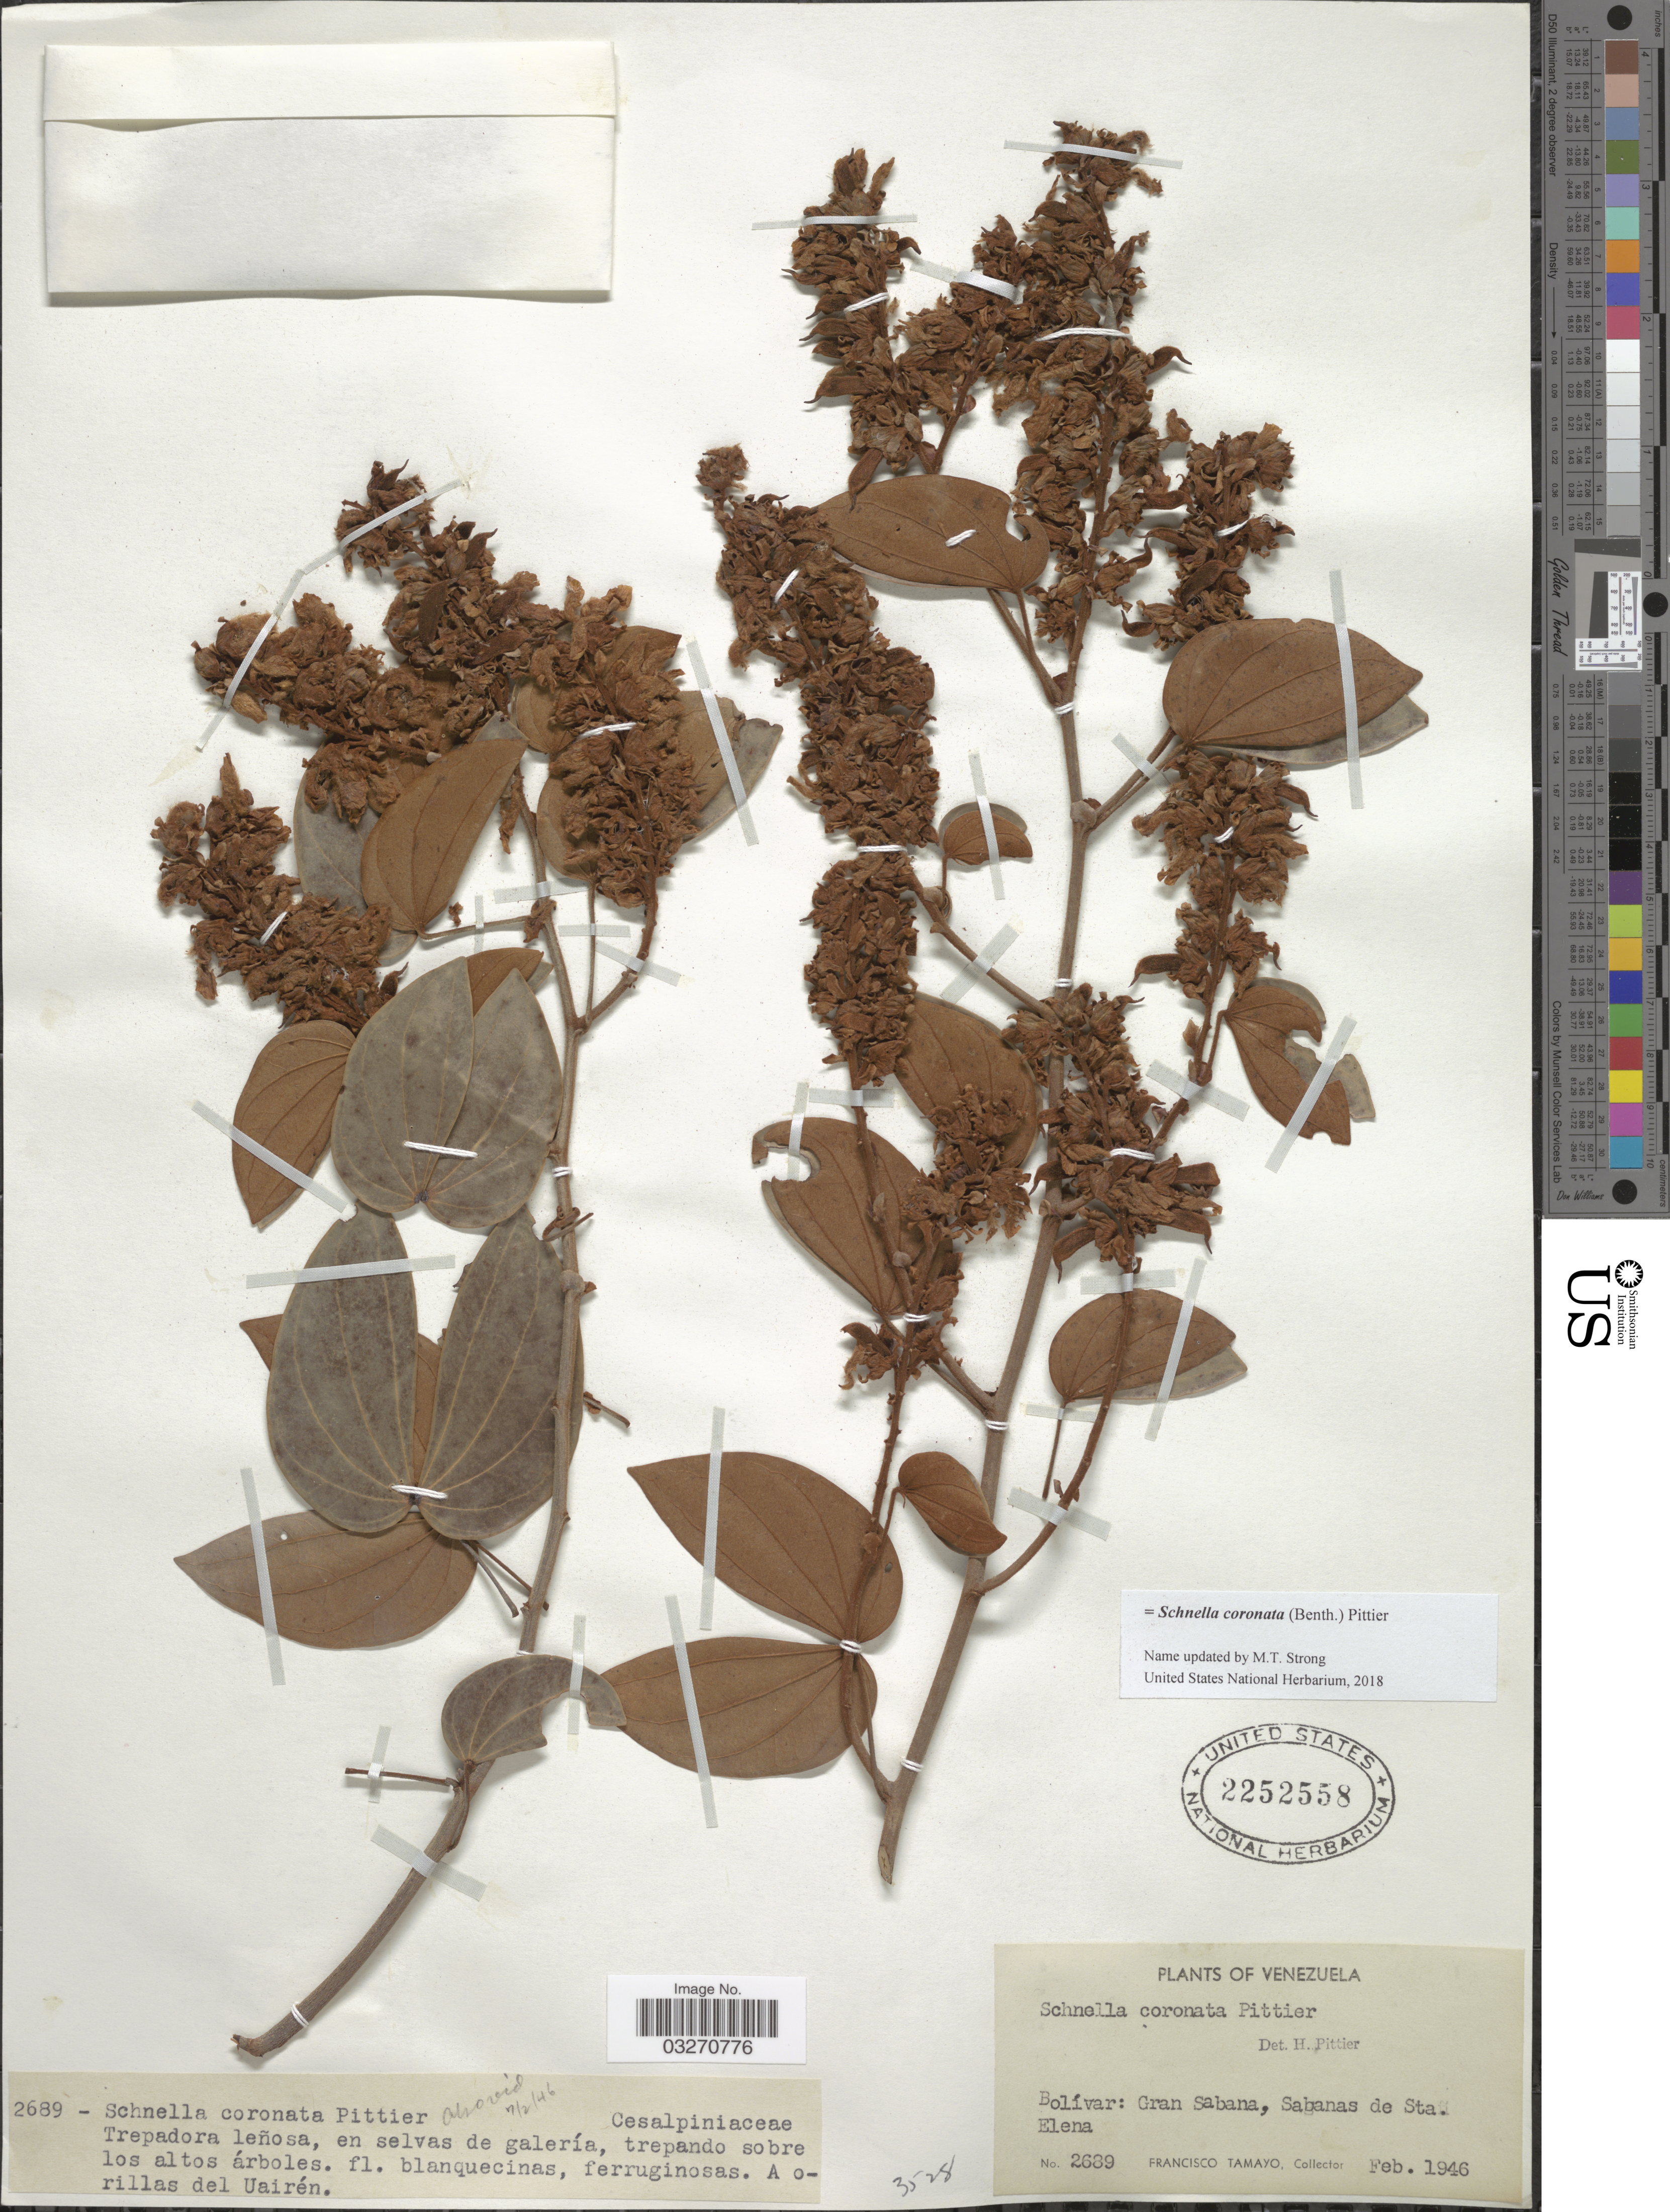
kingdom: Plantae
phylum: Tracheophyta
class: Magnoliopsida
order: Fabales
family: Fabaceae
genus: Schnella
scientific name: Schnella coronata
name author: (Benth.) Pittier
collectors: F. Tamayo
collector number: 2689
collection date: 1946-02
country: Venezuela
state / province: Bolivar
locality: Gran Sabana, Sabanas de Sta. Elena. A orillas del Uairén.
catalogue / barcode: US 2252558